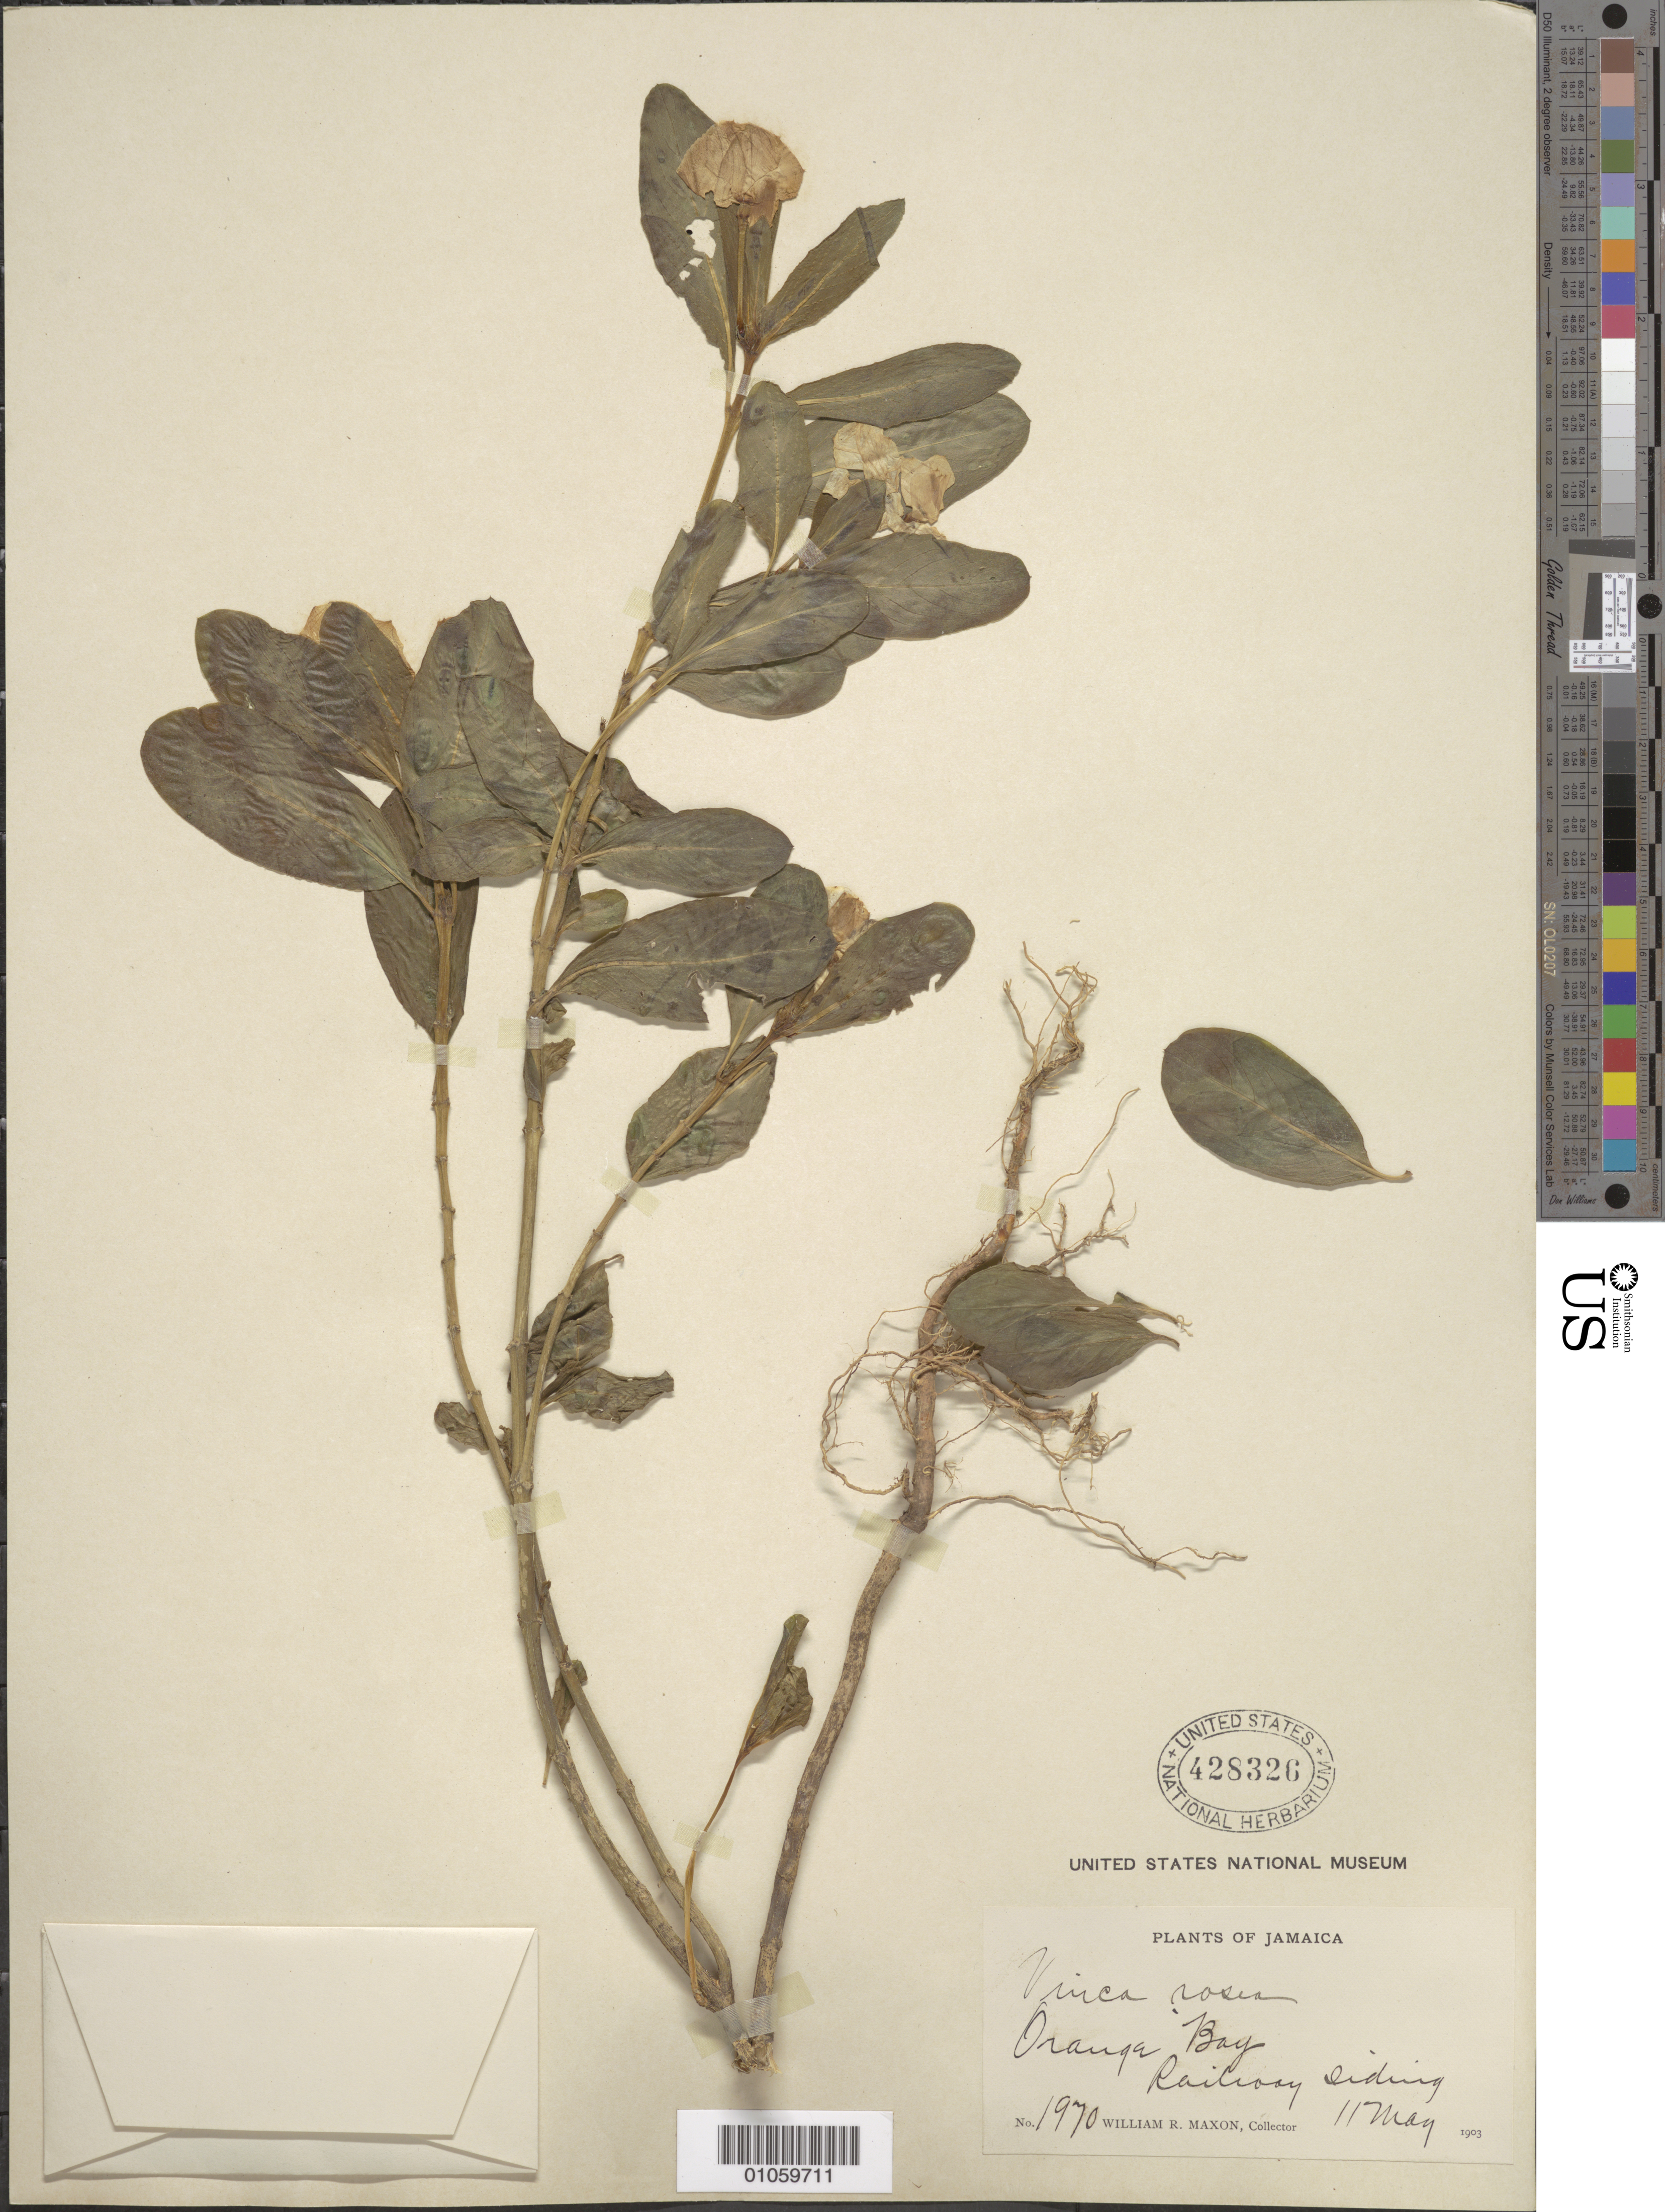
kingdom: Plantae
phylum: Tracheophyta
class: Magnoliopsida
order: Gentianales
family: Apocynaceae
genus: Lochnera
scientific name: Lochnera rosea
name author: (L.) Rchb. ex Endl.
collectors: W. R. Maxon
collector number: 1970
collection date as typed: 11 May 1903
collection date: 1903-05-11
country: Jamaica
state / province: Portland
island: Jamaica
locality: Orange Bay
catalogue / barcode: US 428326